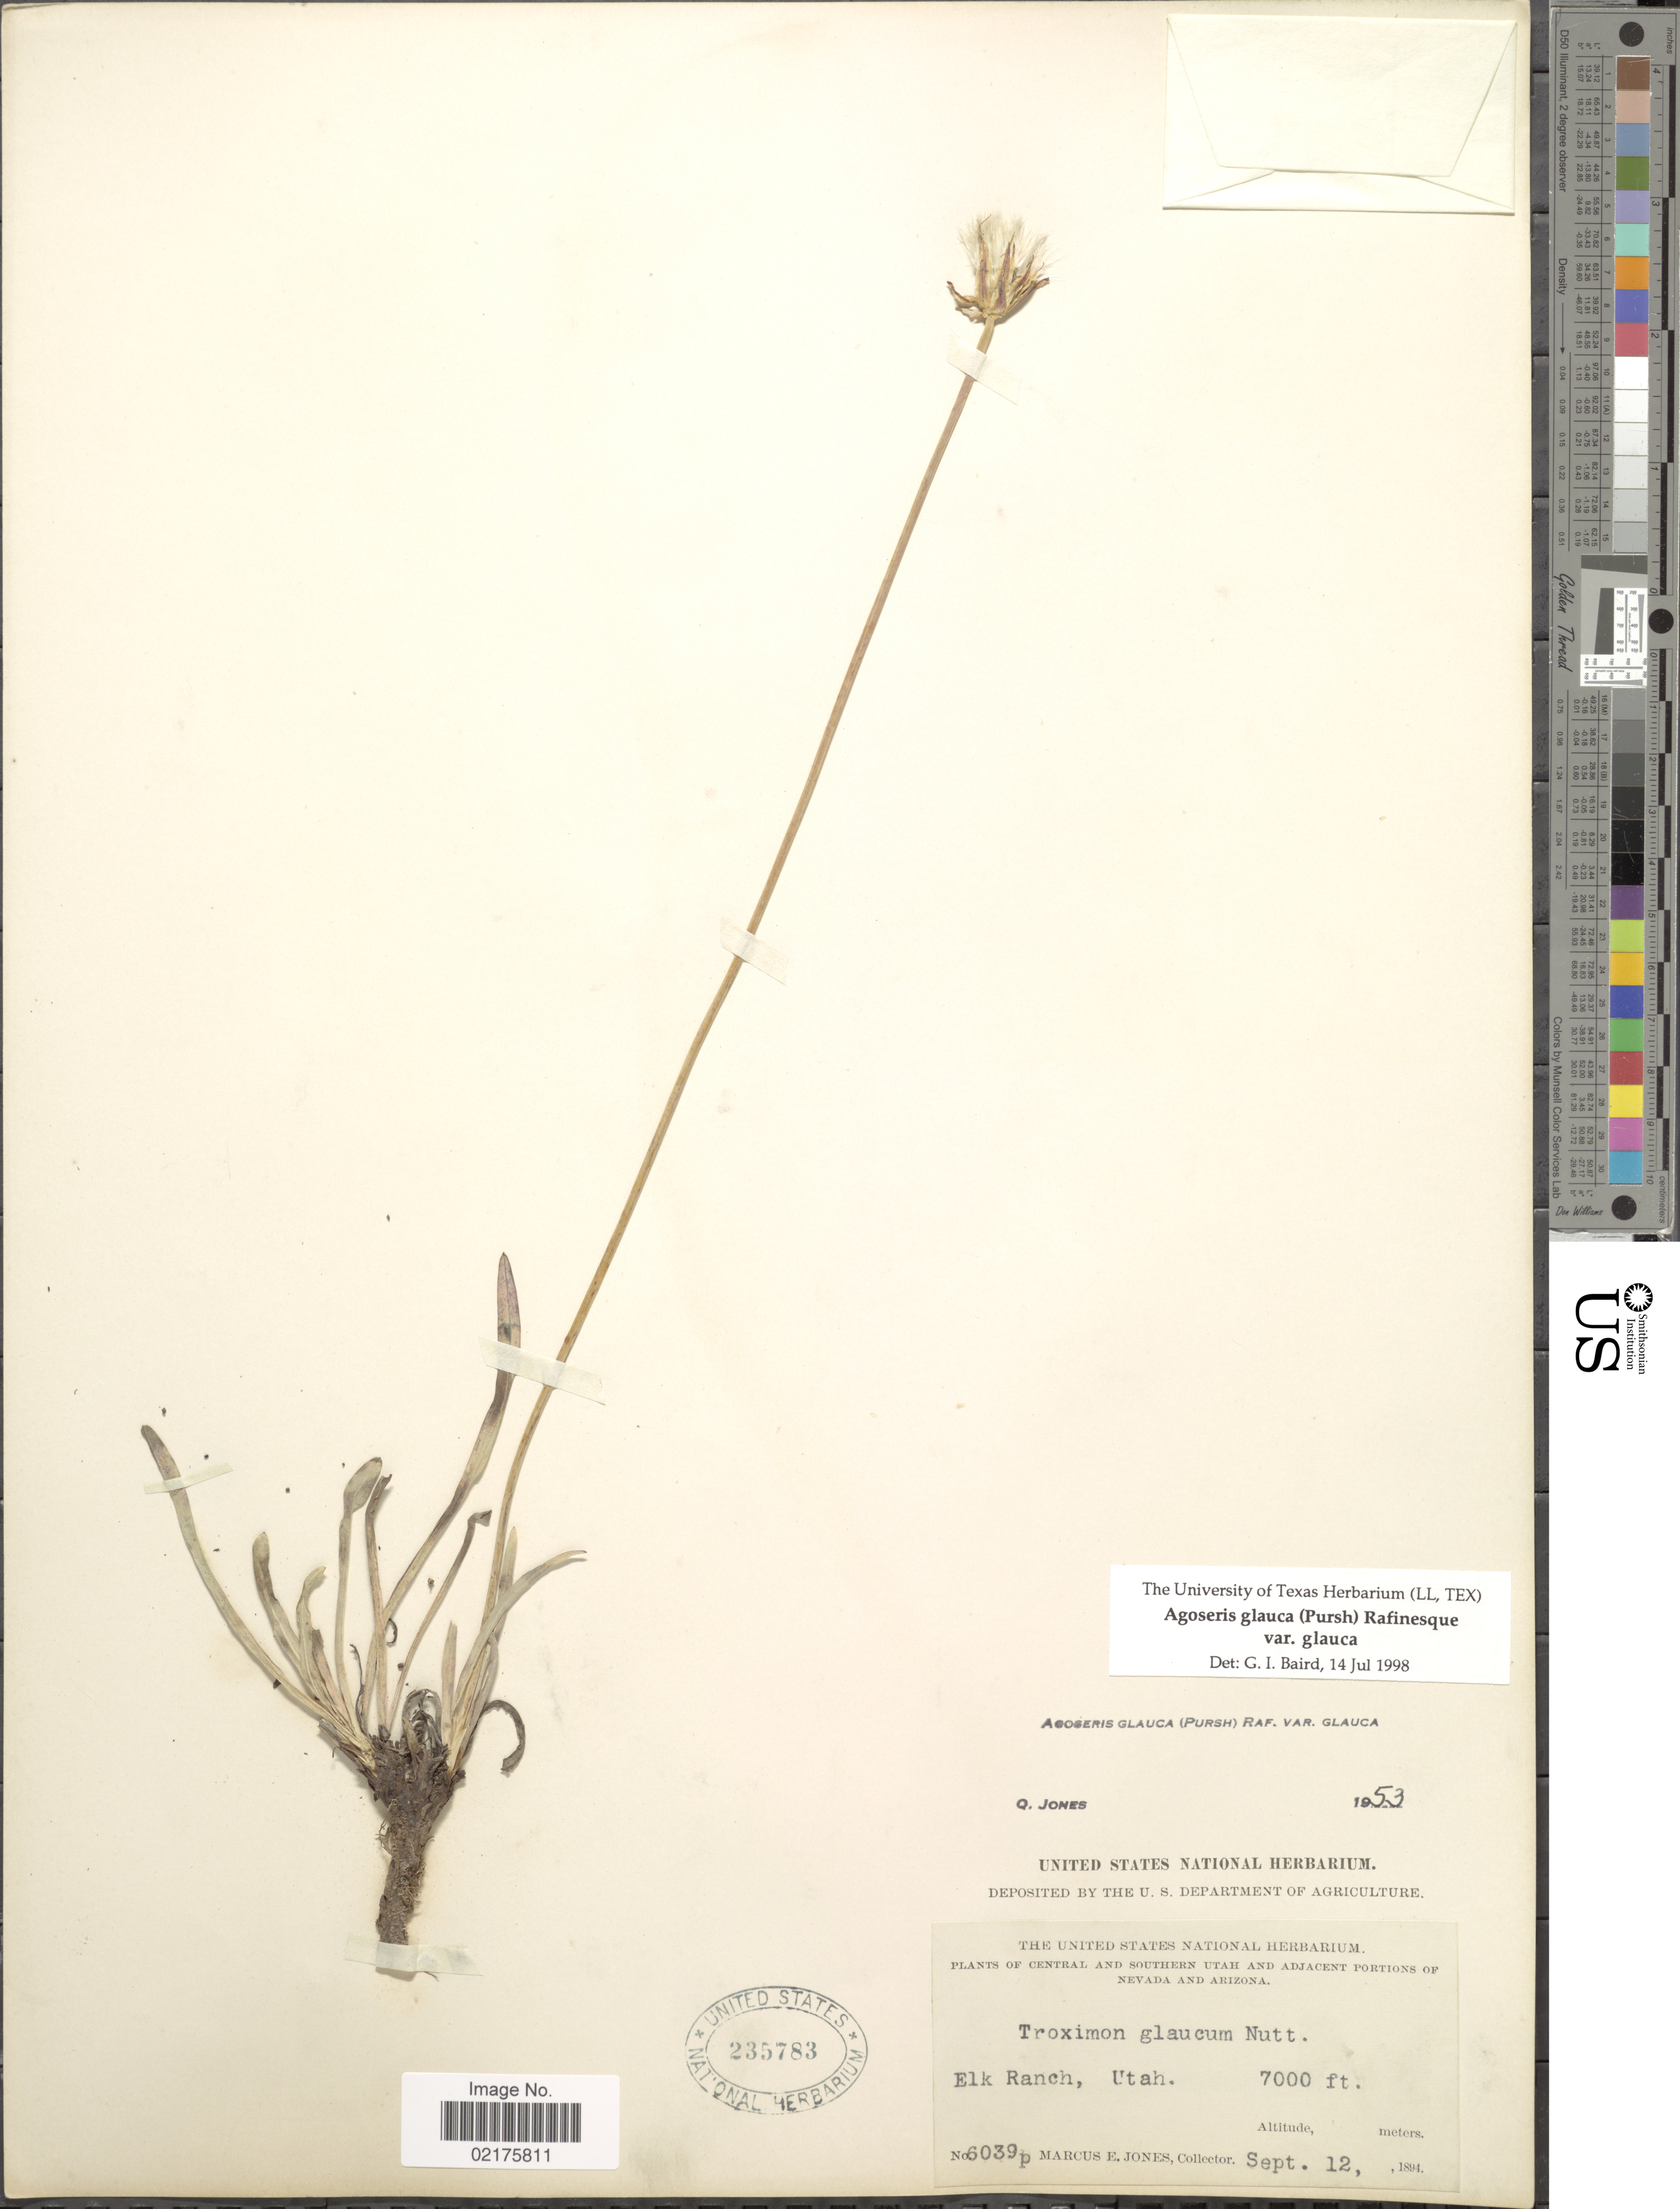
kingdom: Plantae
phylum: Tracheophyta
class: Magnoliopsida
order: Asterales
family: Asteraceae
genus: Agoseris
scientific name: Agoseris glauca var. glauca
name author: (Pursh) Raf.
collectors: M. E. Jones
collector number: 6039p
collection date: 1894-09-12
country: United States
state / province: Utah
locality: Central and Southern Utah, Elk Ranch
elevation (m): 2134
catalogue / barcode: US 235783